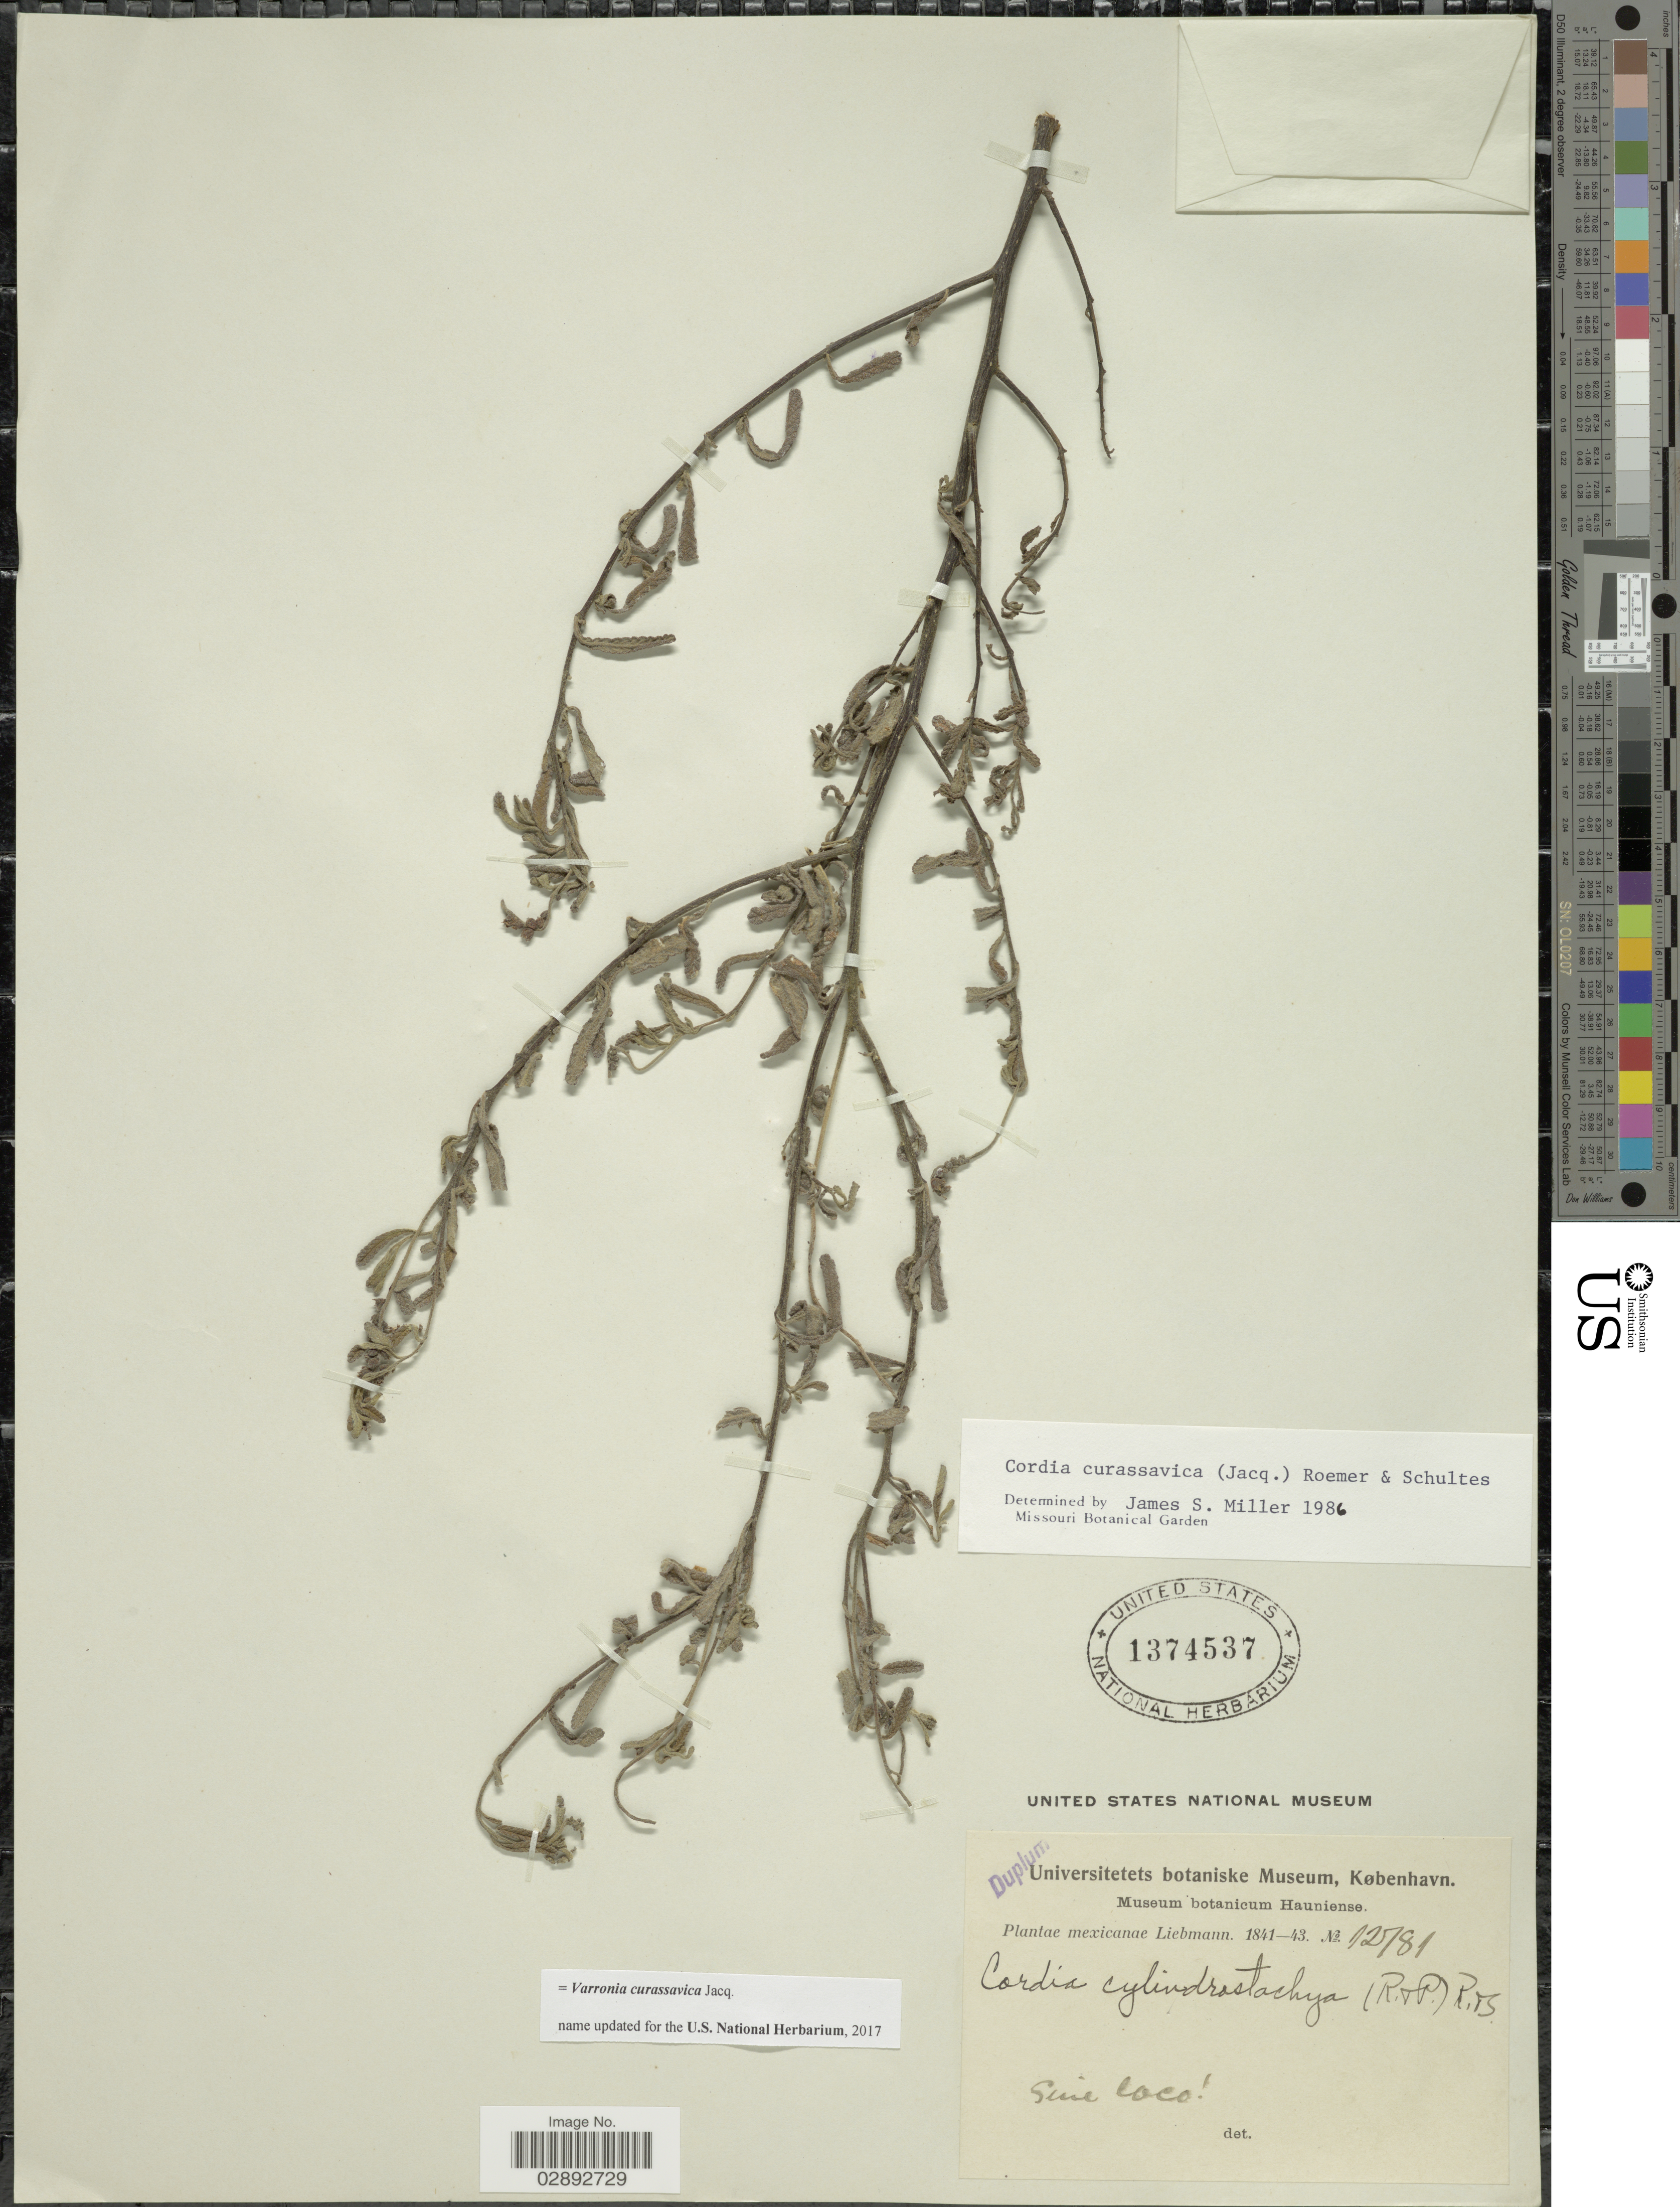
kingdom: Plantae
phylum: Tracheophyta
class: Magnoliopsida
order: Boraginales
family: Cordiaceae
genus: Varronia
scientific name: Varronia curassavica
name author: Jacq.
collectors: Liebmann, --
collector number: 12781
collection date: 1841/1843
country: Mexico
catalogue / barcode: US 1374537